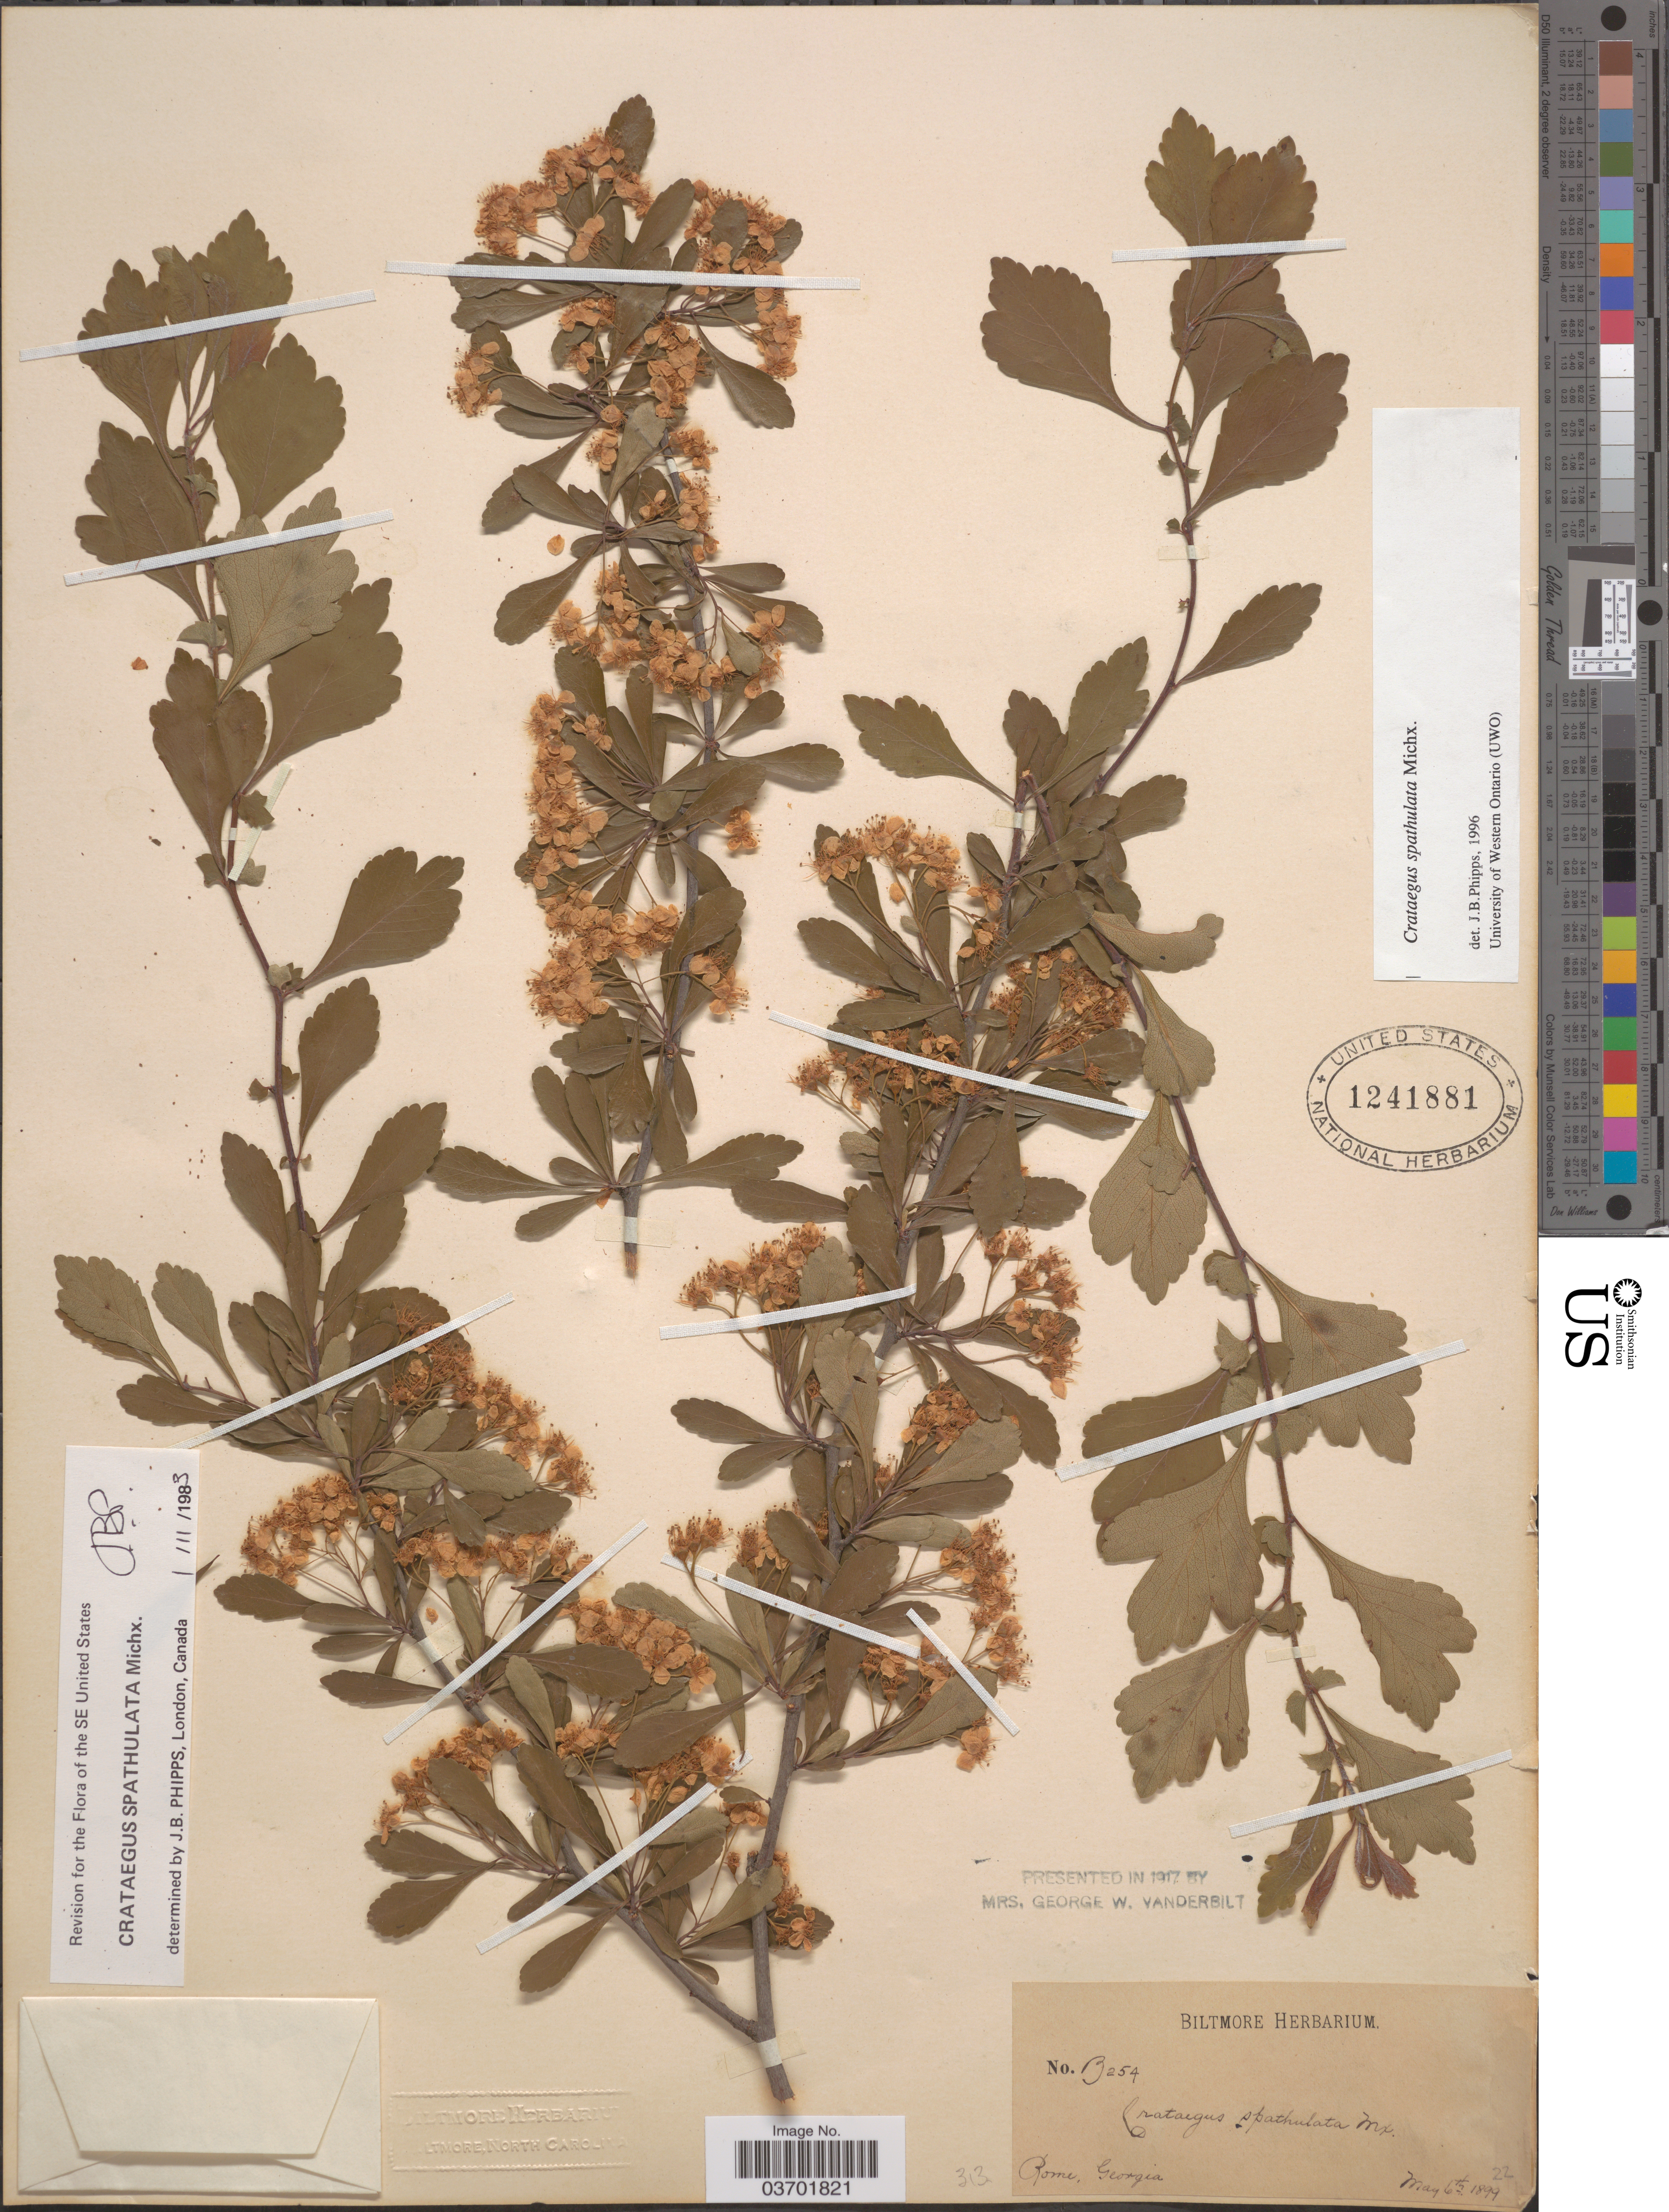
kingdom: Plantae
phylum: Tracheophyta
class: Magnoliopsida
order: Rosales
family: Rosaceae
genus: Crataegus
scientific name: Crataegus spathulata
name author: Michx.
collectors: ex herb. Biltmore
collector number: B254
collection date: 1899-05-06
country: United States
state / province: Georgia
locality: Rome.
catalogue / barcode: US 1241881